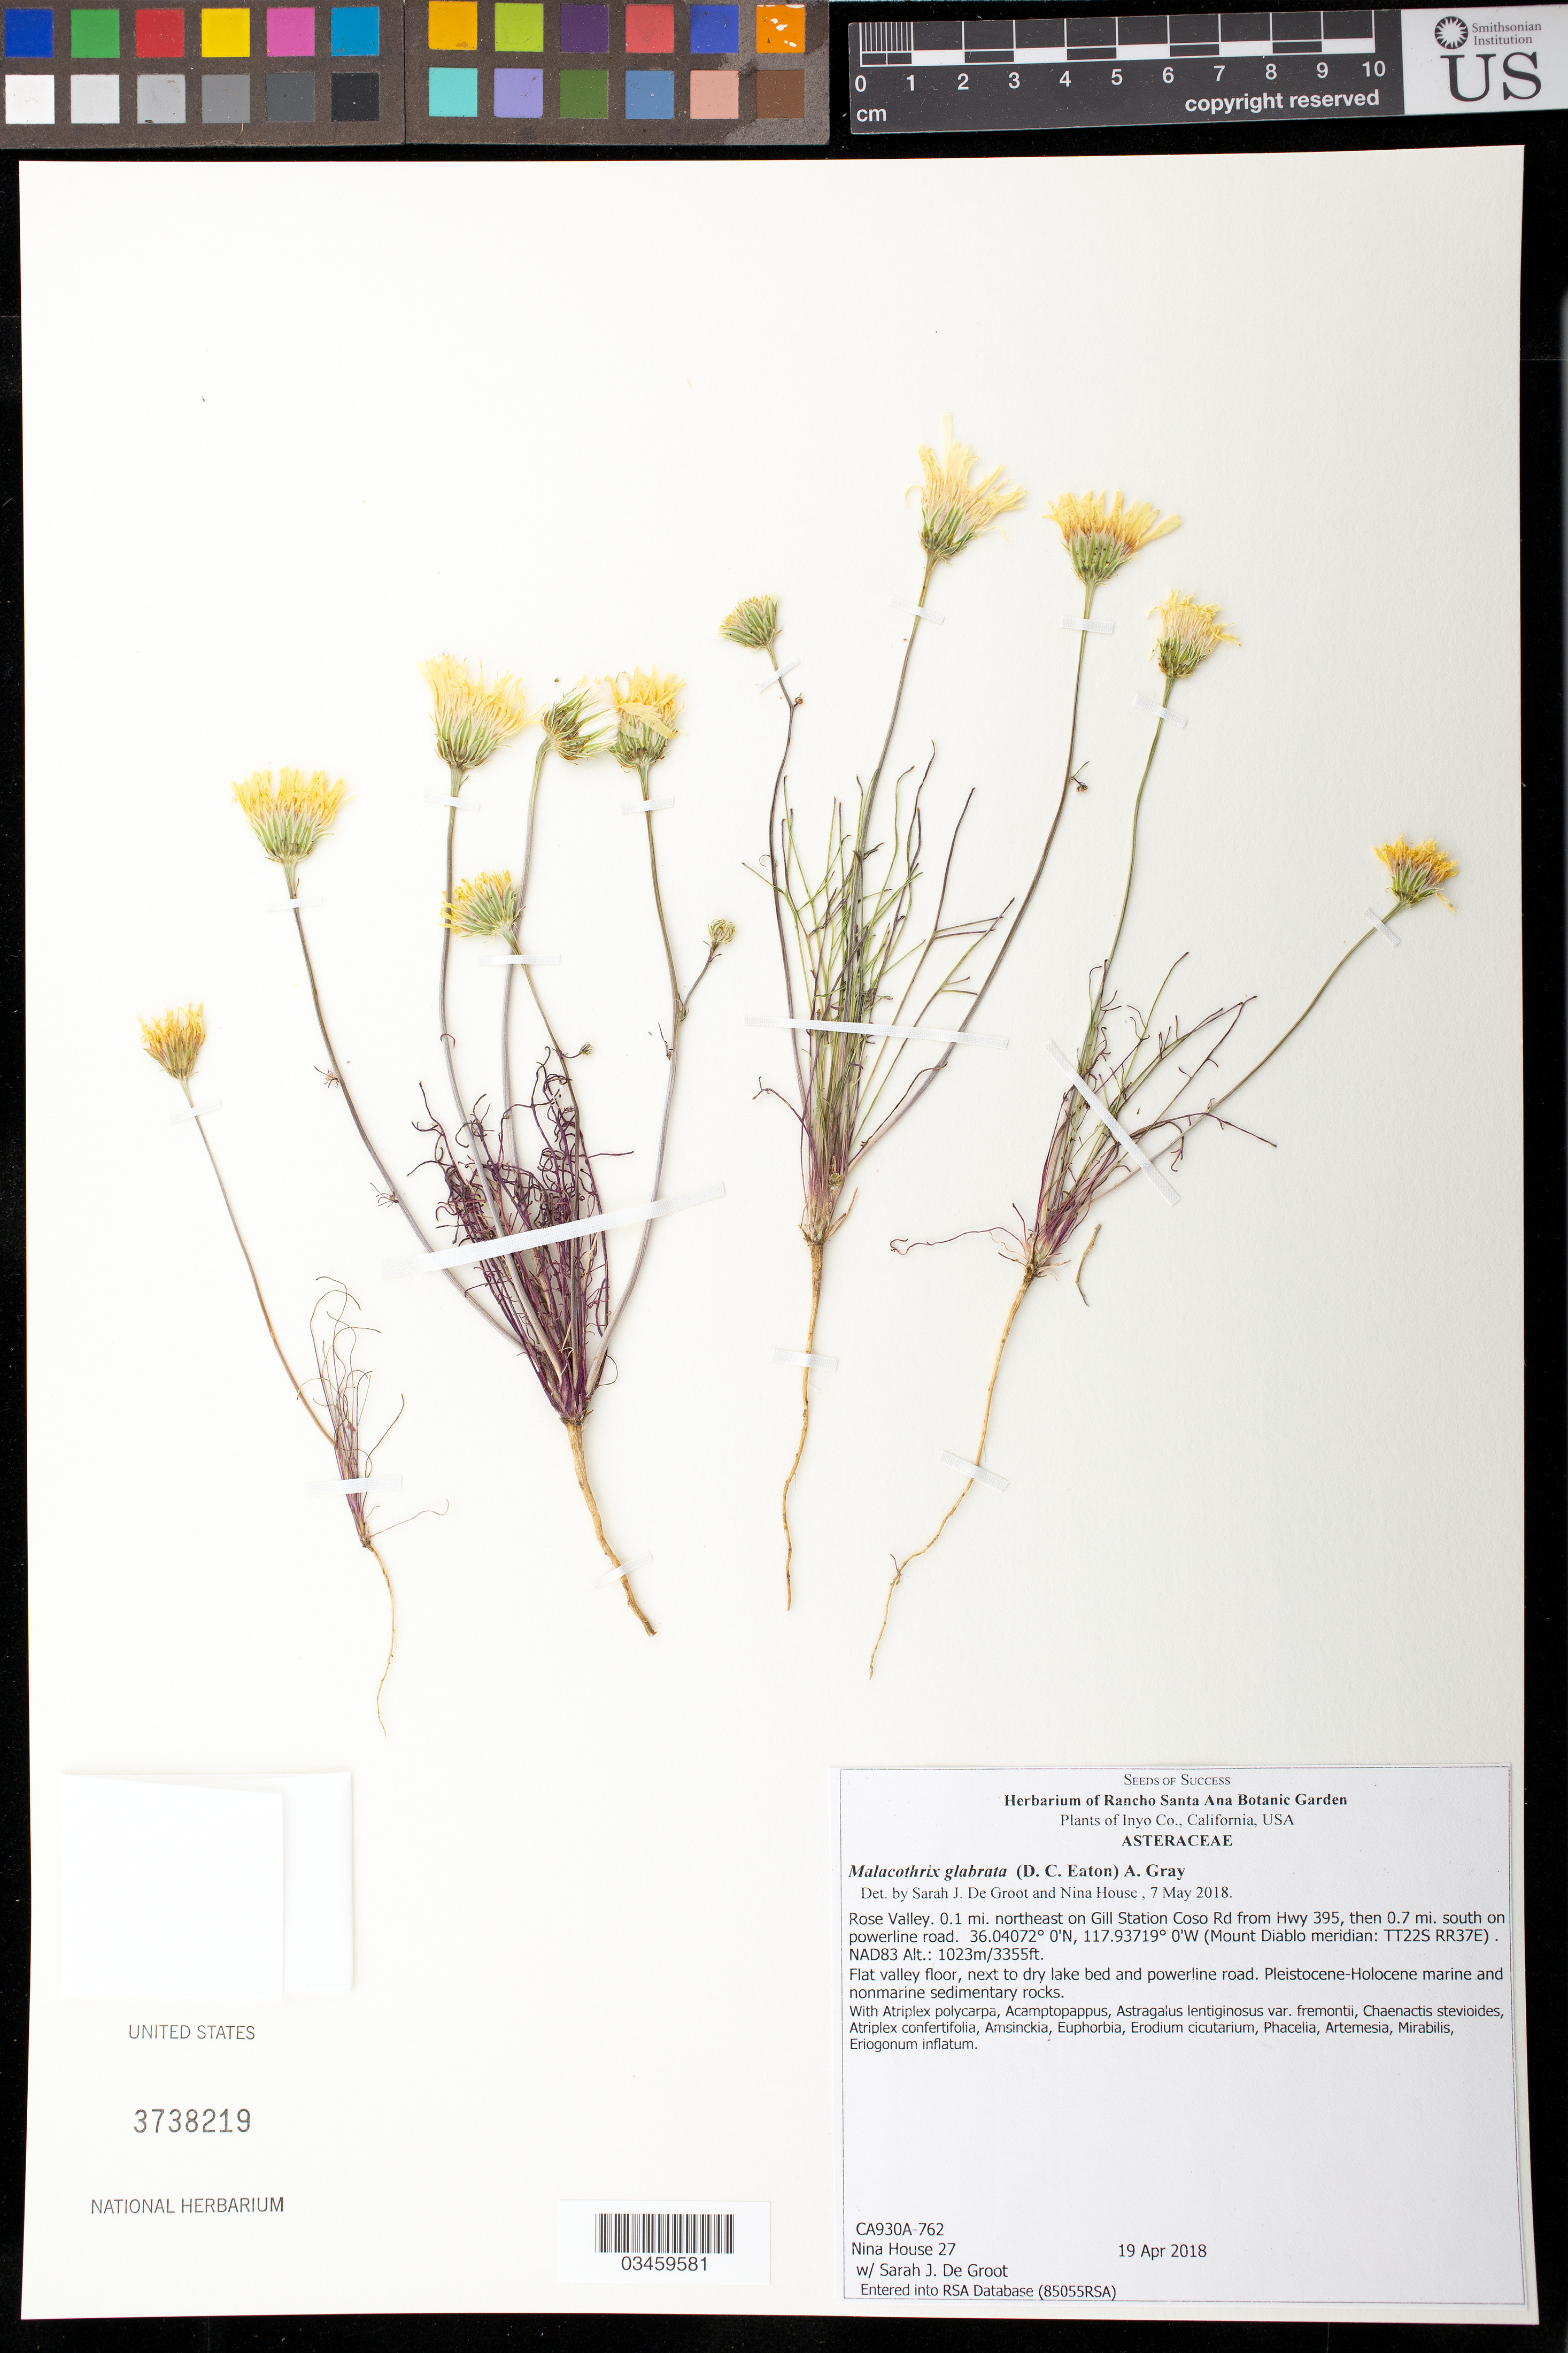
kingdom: Plantae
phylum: Tracheophyta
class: Magnoliopsida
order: Asterales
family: Asteraceae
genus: Malacothrix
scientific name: Malacothrix glabrata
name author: (A. Gray ex D.C. Eaton) A. Gray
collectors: N. House & S. De Groot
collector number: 27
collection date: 2018-04-19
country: United States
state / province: California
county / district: Inyo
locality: Rose Valley, 0.1 mi NE on Gill Station Coso Rd from Hwy 395, then 0.7 mi. S on powerline road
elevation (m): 1023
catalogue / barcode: US 3738219